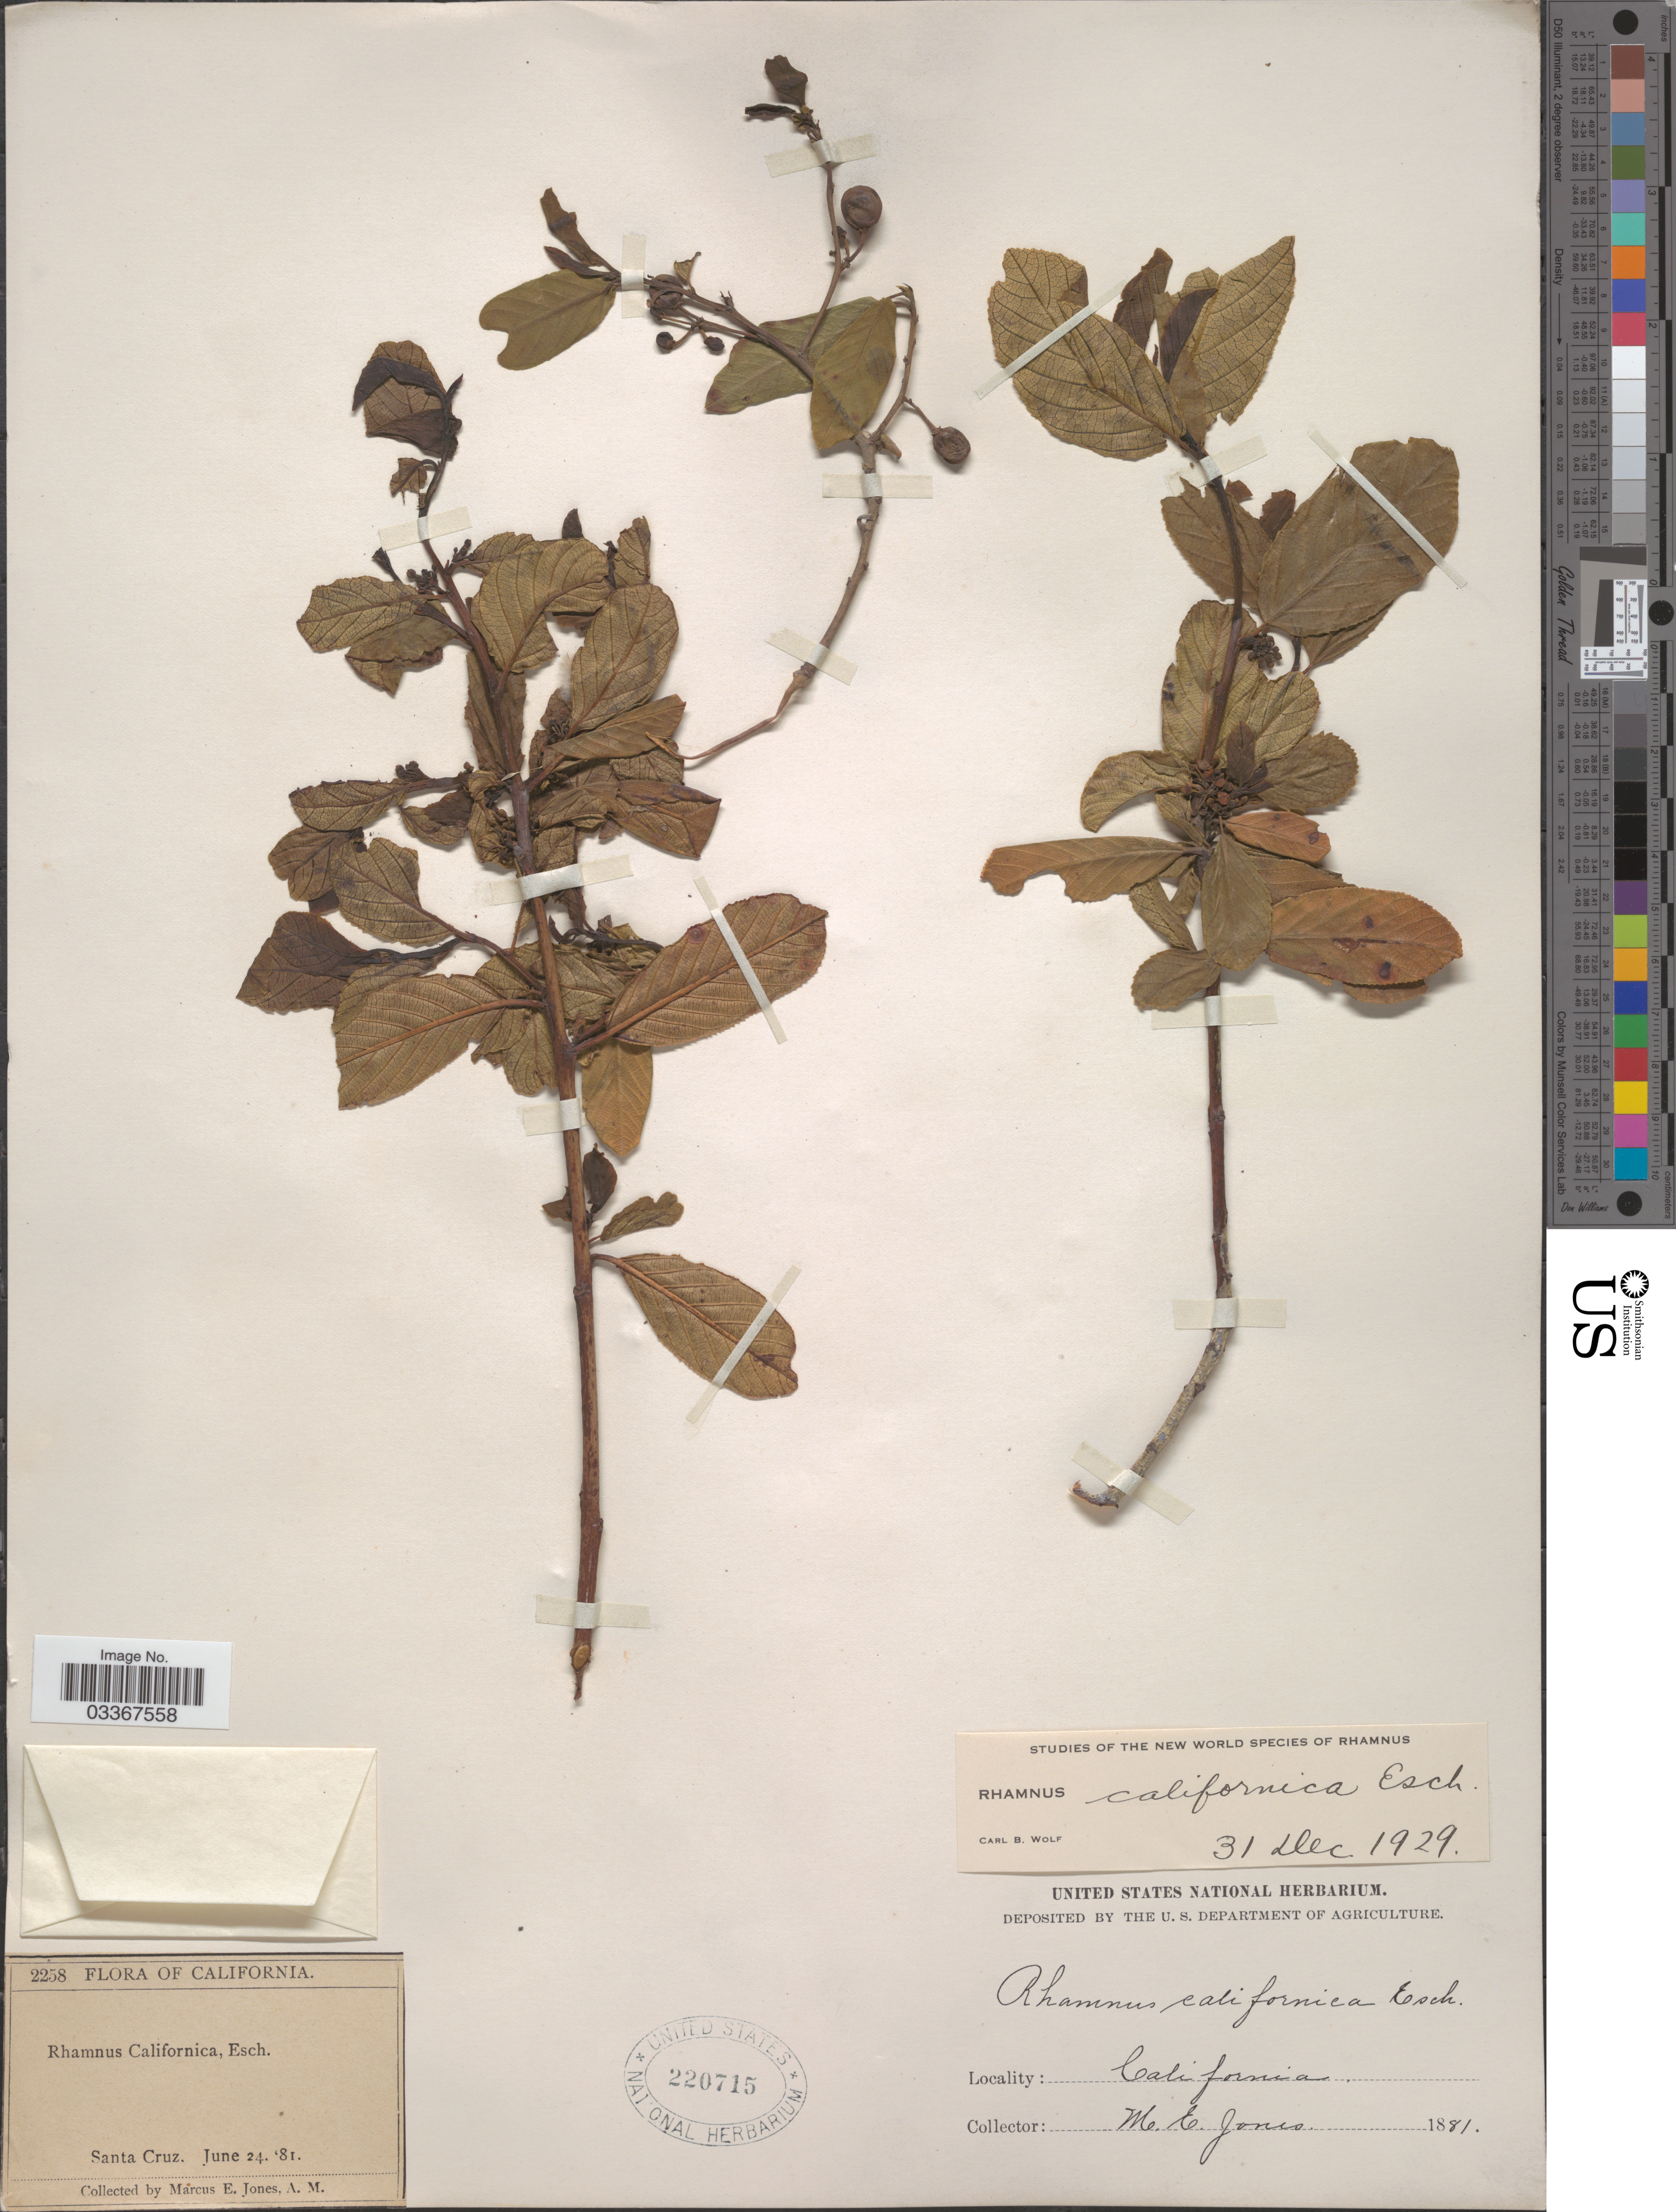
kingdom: Plantae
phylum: Tracheophyta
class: Magnoliopsida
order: Rosales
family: Rhamnaceae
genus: Frangula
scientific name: Frangula californica subsp. californica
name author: (Eschsch.) A. Gray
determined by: Strong, Mark T., (BOT), Smithsonian Institution - National Museum of Natural History (UNITED STATES)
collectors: M. E. Jones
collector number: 2258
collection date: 1881-06-24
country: United States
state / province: California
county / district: Santa Cruz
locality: Santa Cruz.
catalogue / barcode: US 220715